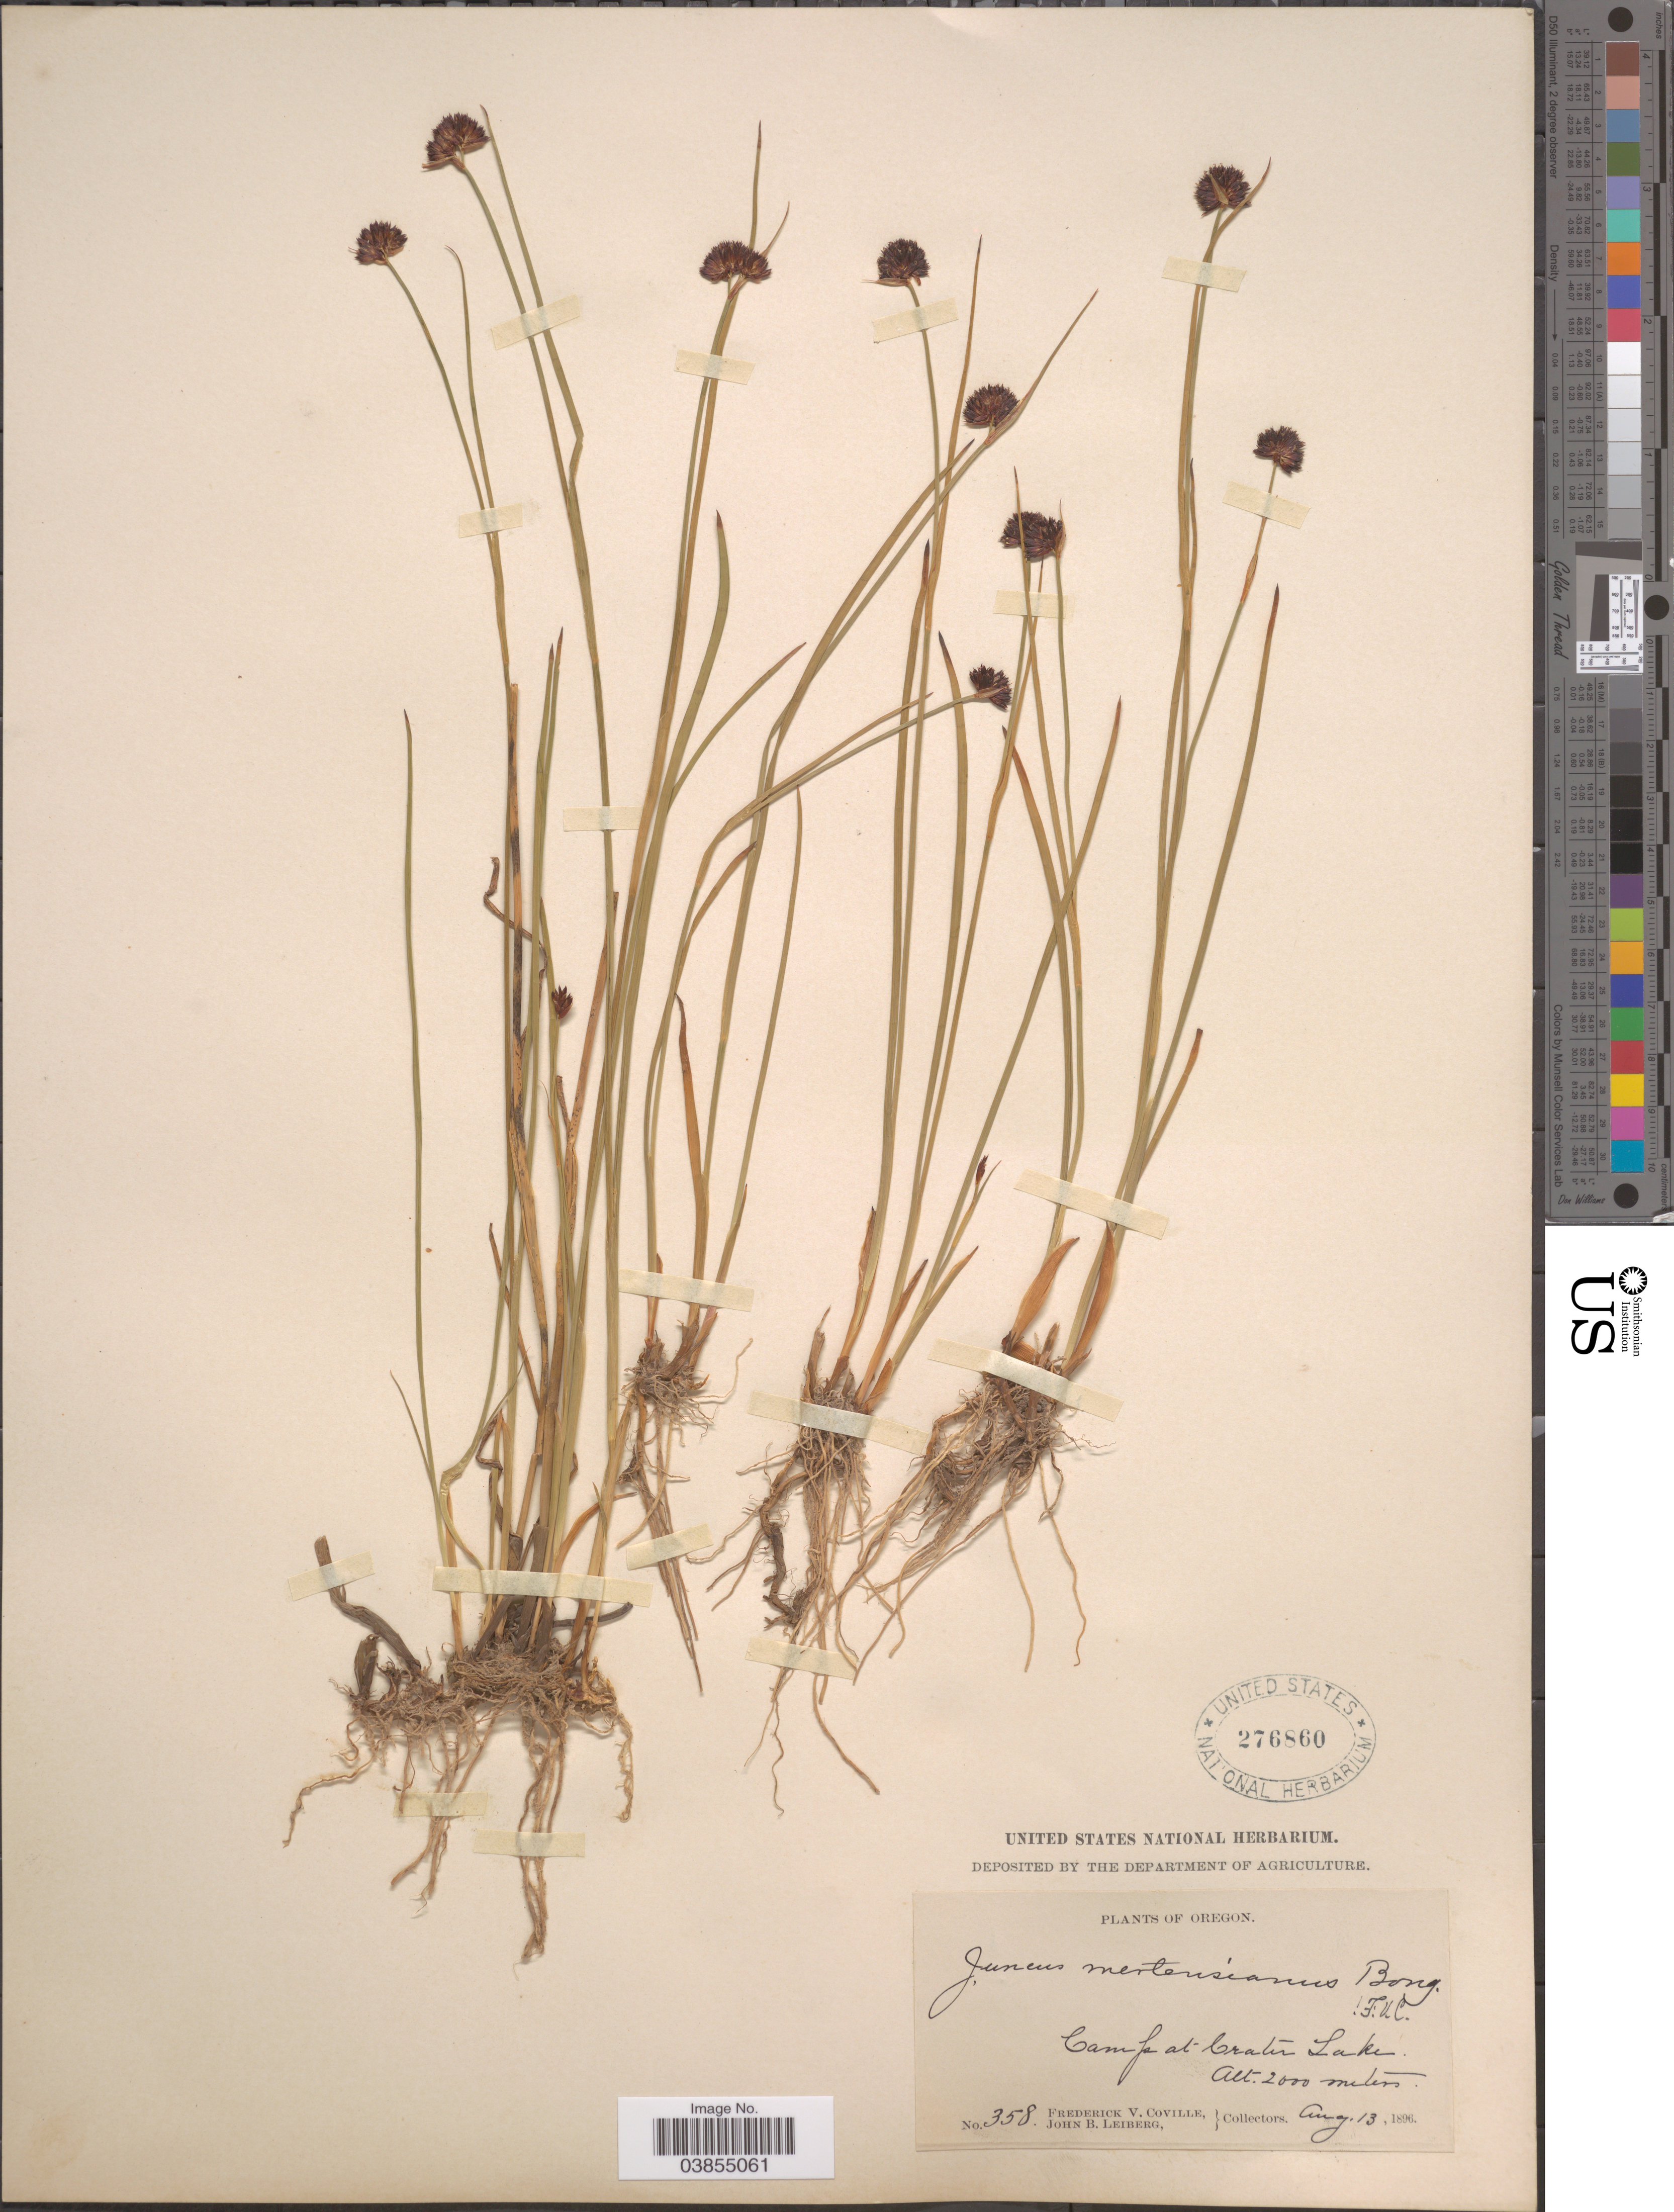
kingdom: Plantae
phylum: Tracheophyta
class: Liliopsida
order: Poales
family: Juncaceae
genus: Juncus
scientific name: Juncus mertensianus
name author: Bong.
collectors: F. V. Coville & J. B. Leiberg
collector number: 358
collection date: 1896-08-13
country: United States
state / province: Oregon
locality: Camp at Crater Lake.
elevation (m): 2000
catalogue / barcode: US 276860